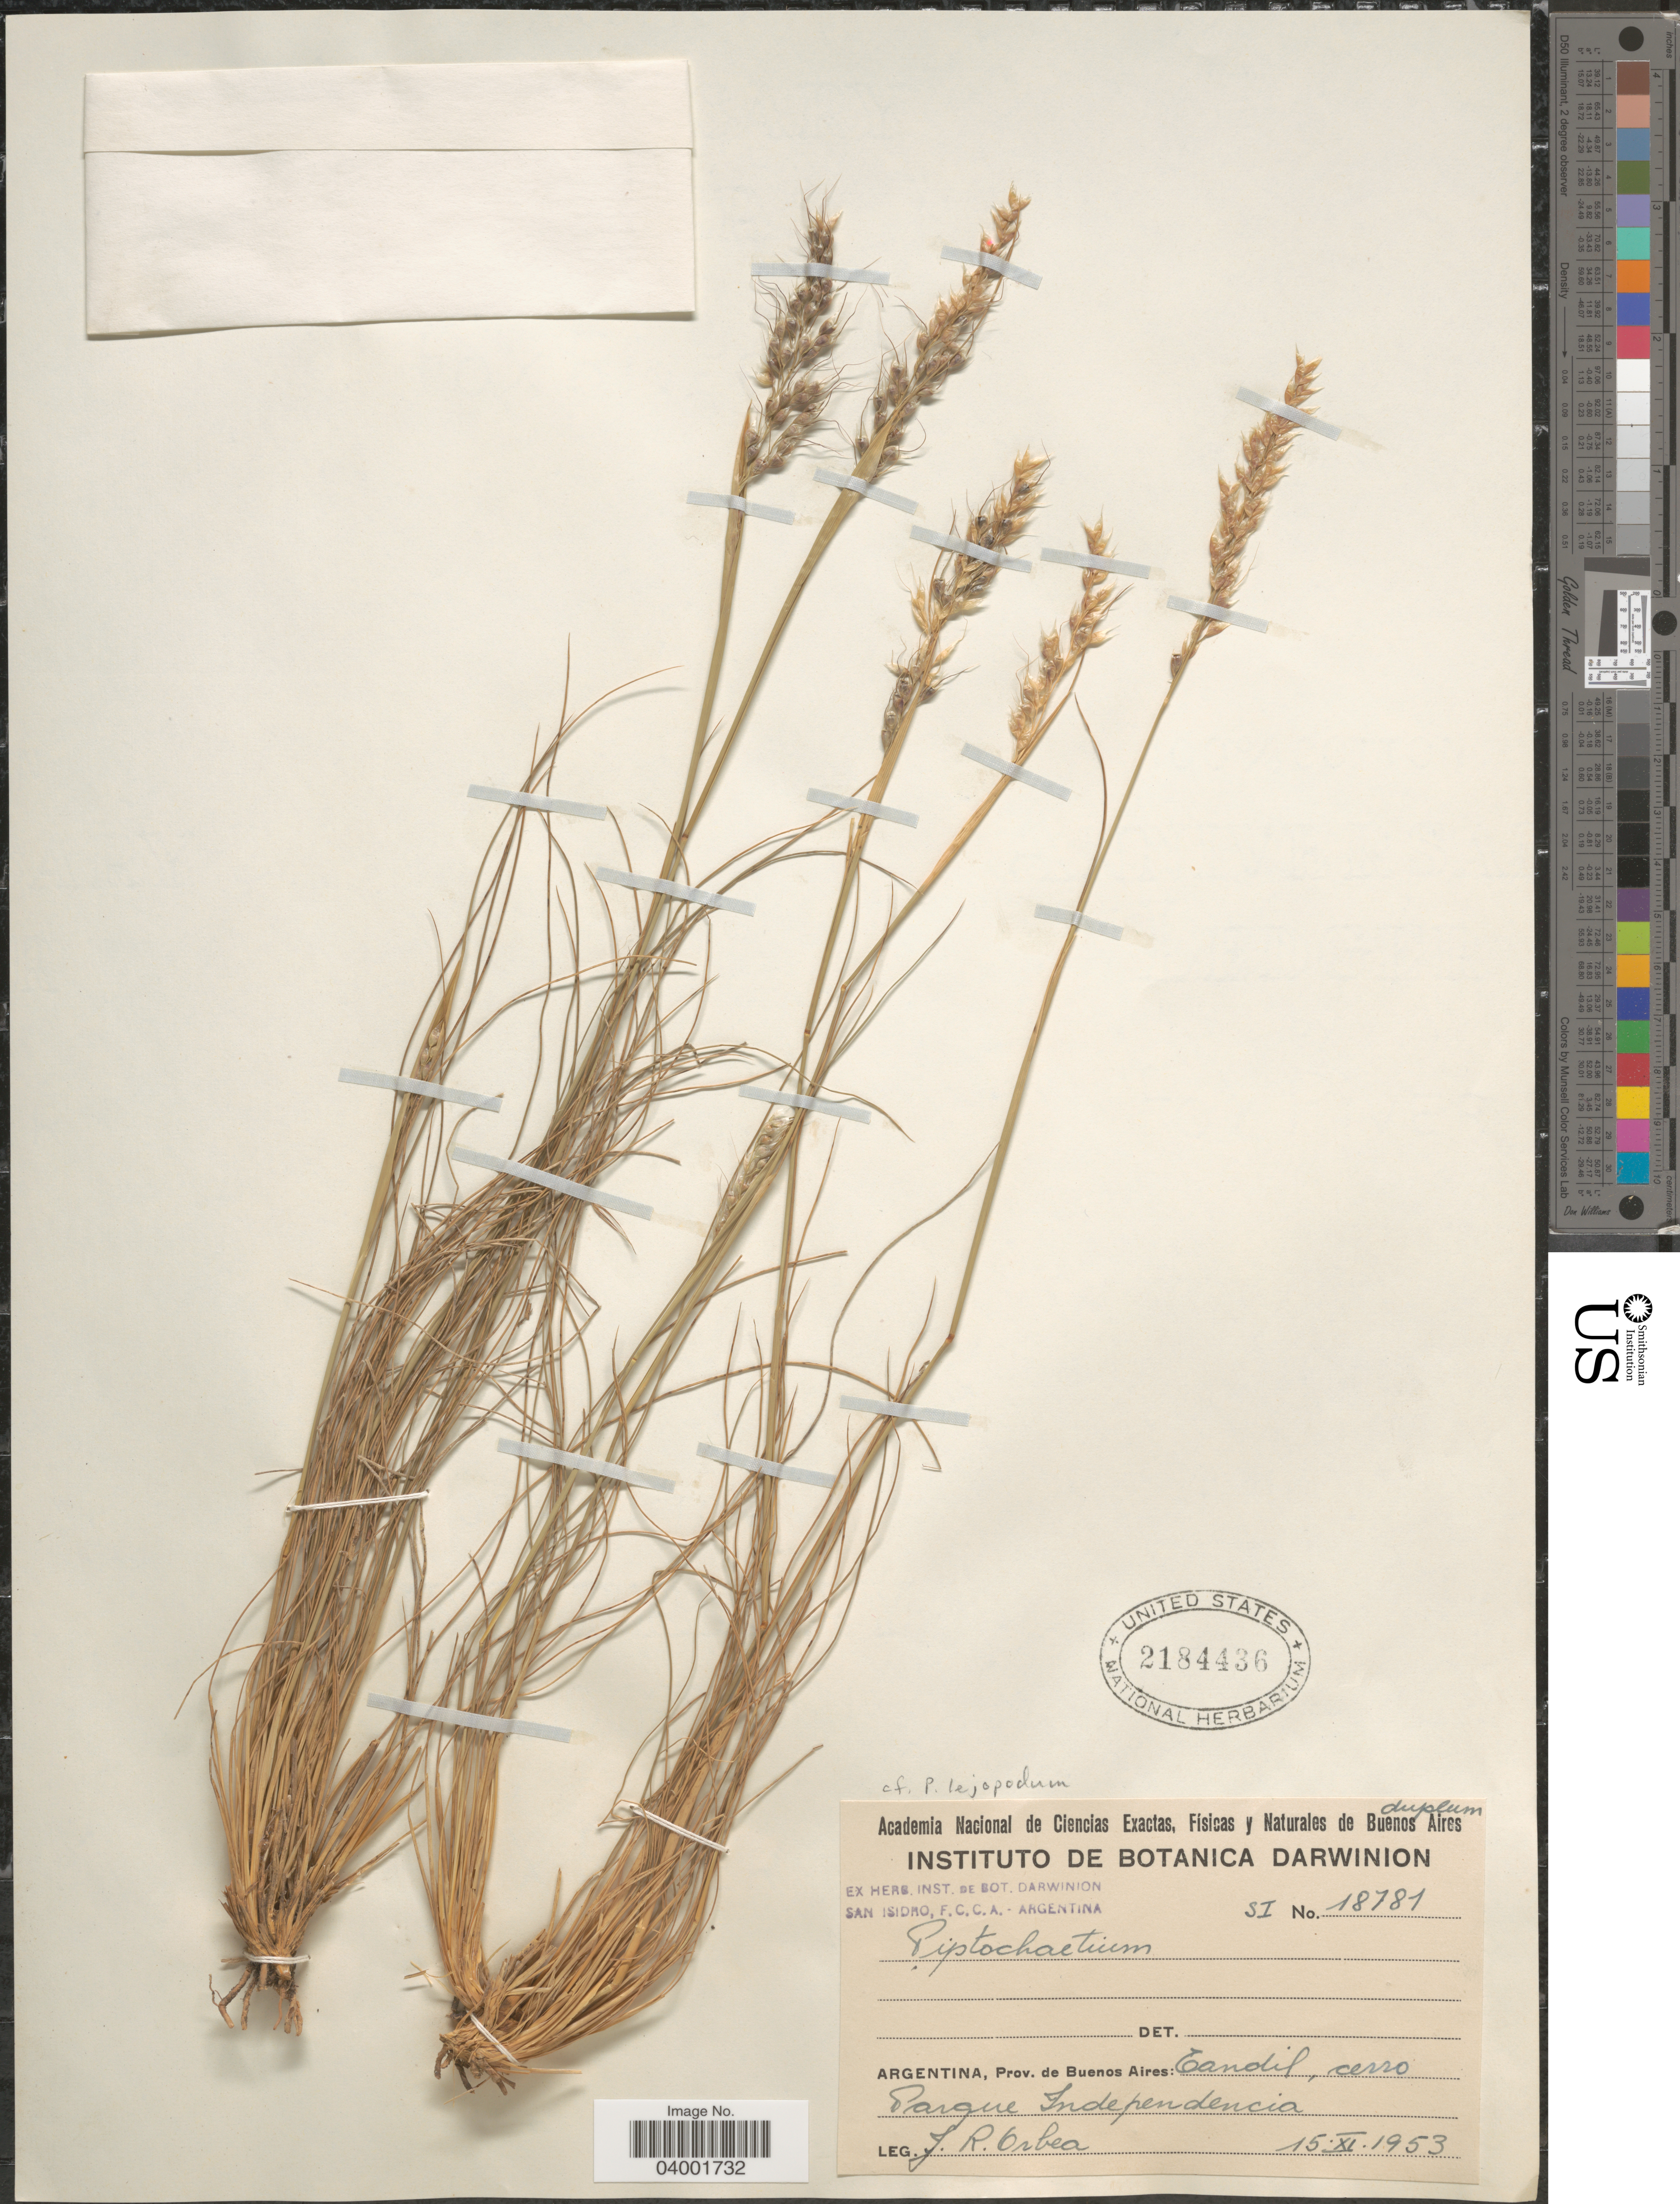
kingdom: Plantae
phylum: Tracheophyta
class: Liliopsida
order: Poales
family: Poaceae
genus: Piptochaetium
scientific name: Piptochaetium leiopodum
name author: (Speg.) Henr.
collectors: J. Orbea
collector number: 18781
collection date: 1953-11-15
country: Argentina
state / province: Buenos Aires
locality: Tandil, cerro Parque Independencia.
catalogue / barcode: US 2184436